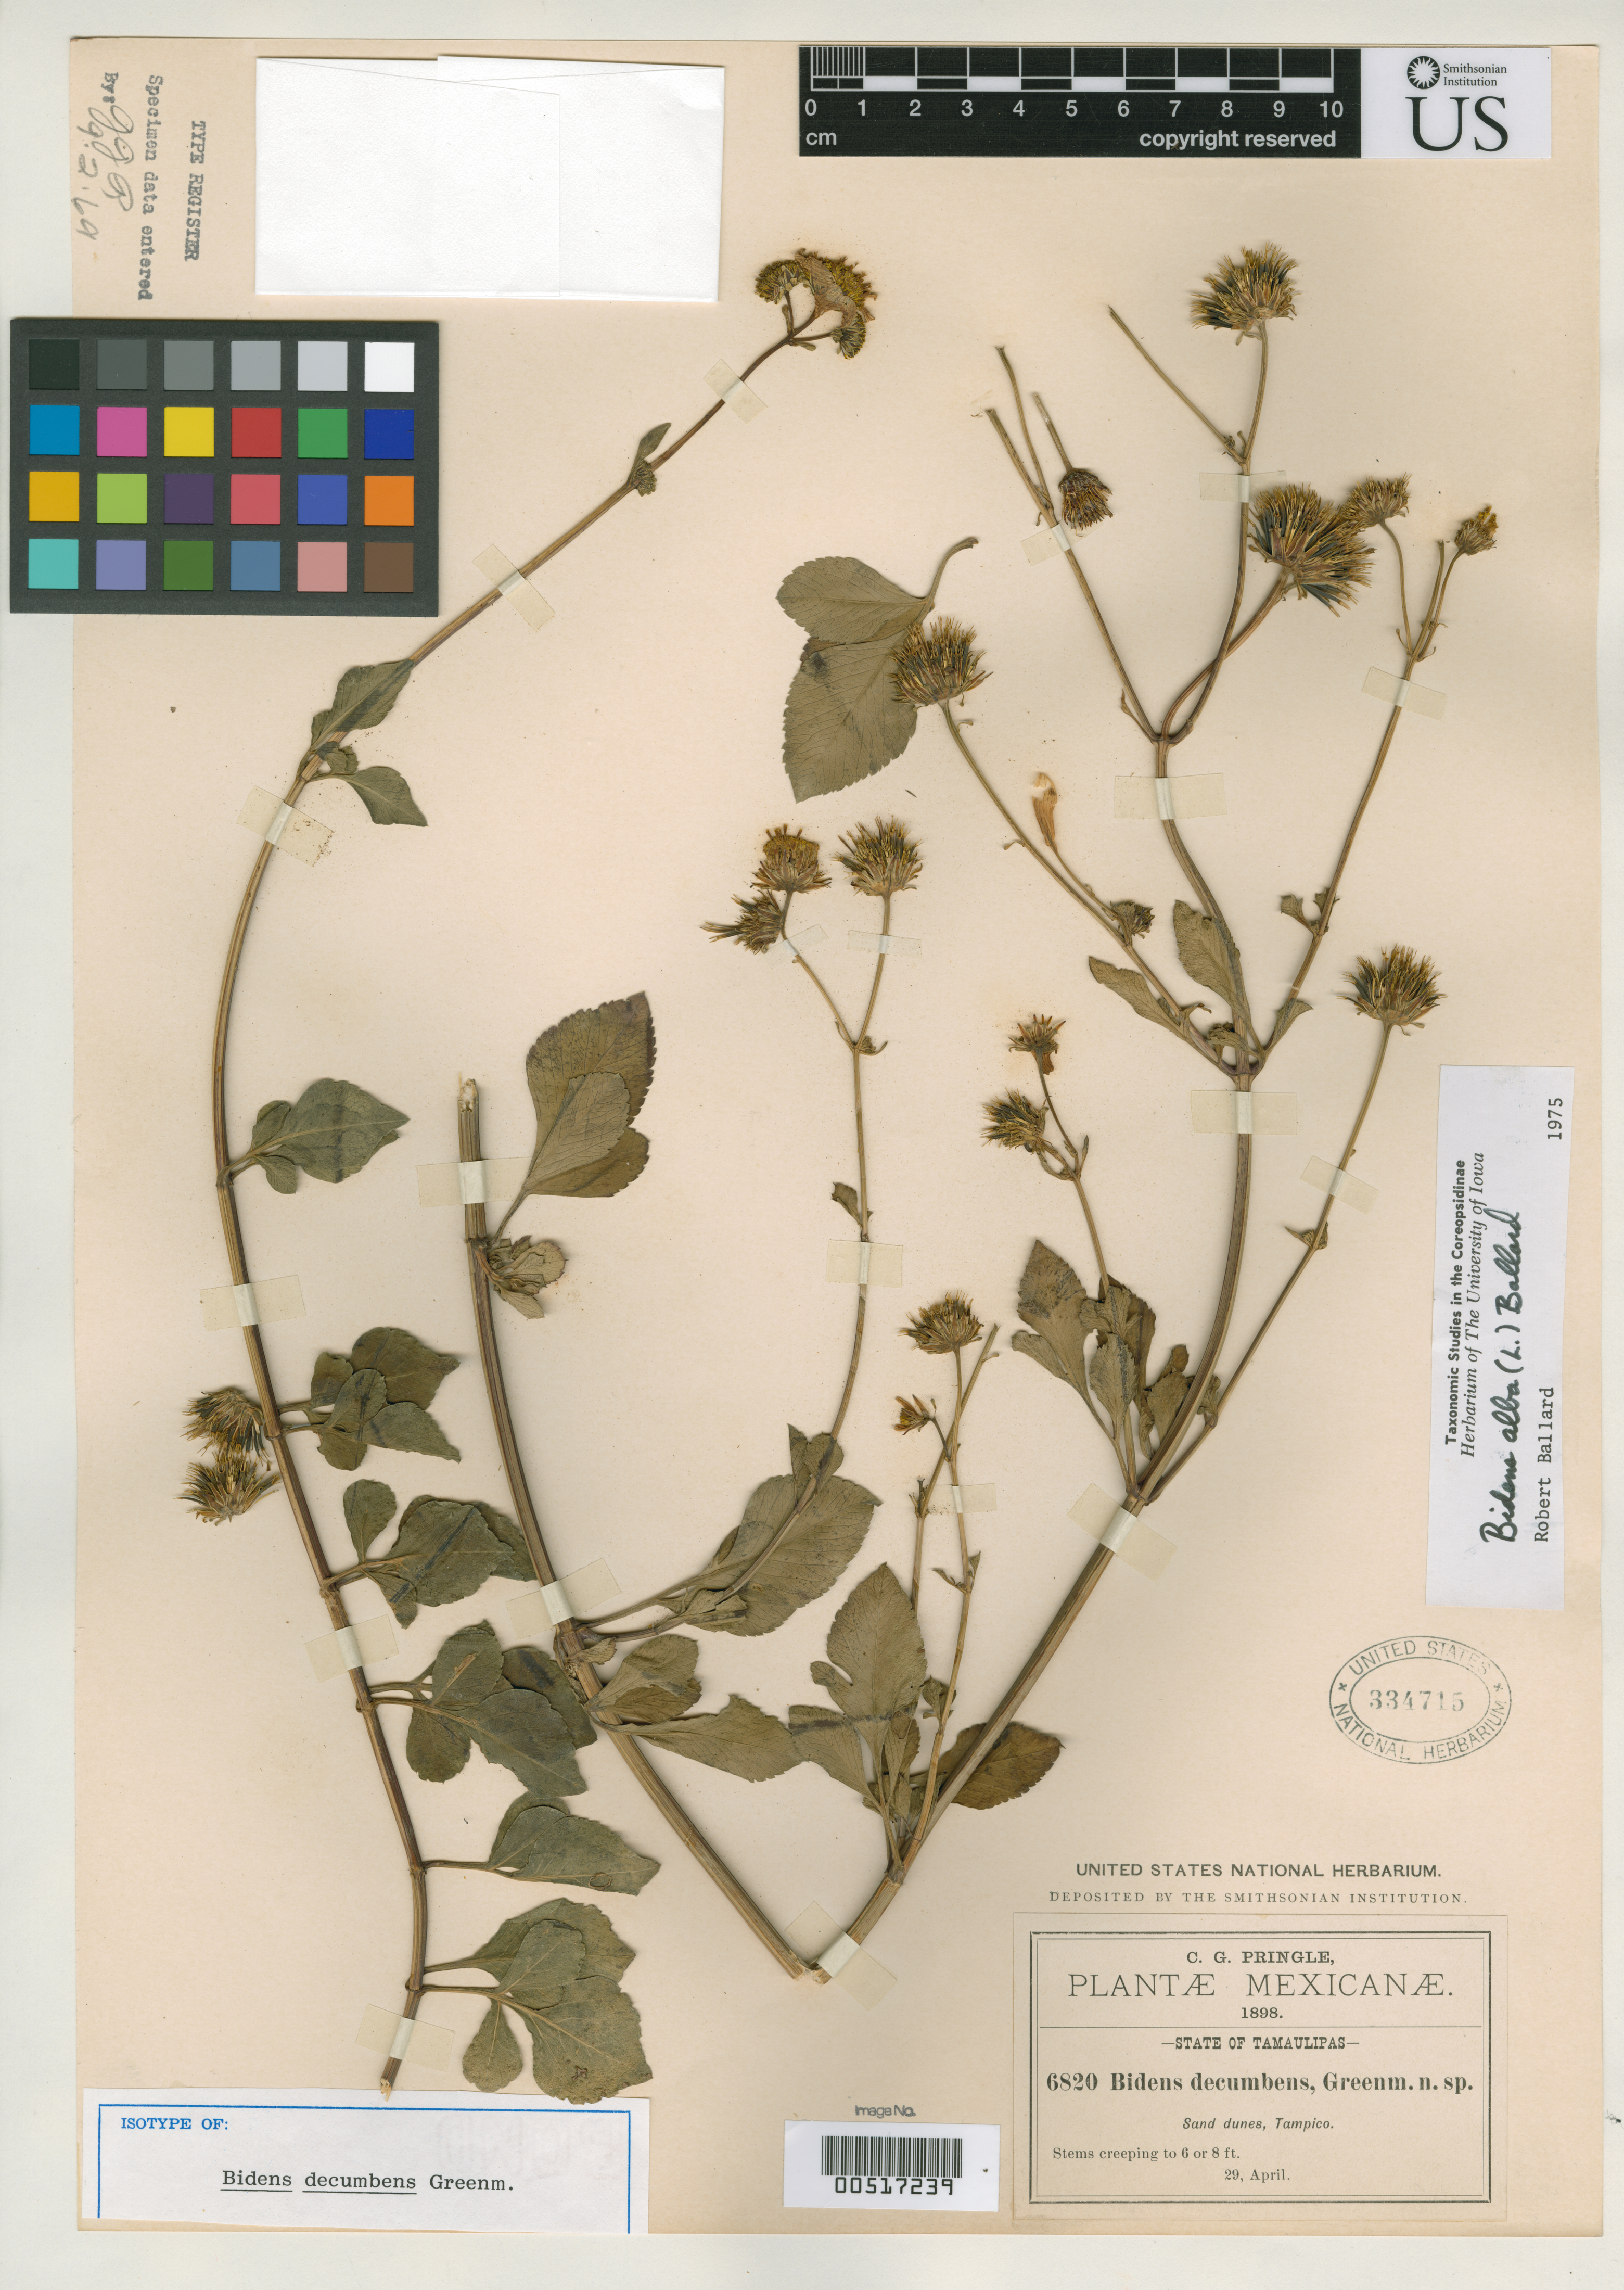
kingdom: Plantae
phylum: Tracheophyta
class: Magnoliopsida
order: Asterales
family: Asteraceae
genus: Bidens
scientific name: Bidens decumbens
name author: Greenm.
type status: Isotype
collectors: C. G. Pringle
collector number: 6820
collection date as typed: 29 Apr 1898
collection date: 1898-04-29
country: Mexico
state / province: Tamaulipas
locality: Tampico, sand dunes.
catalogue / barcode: US 334715